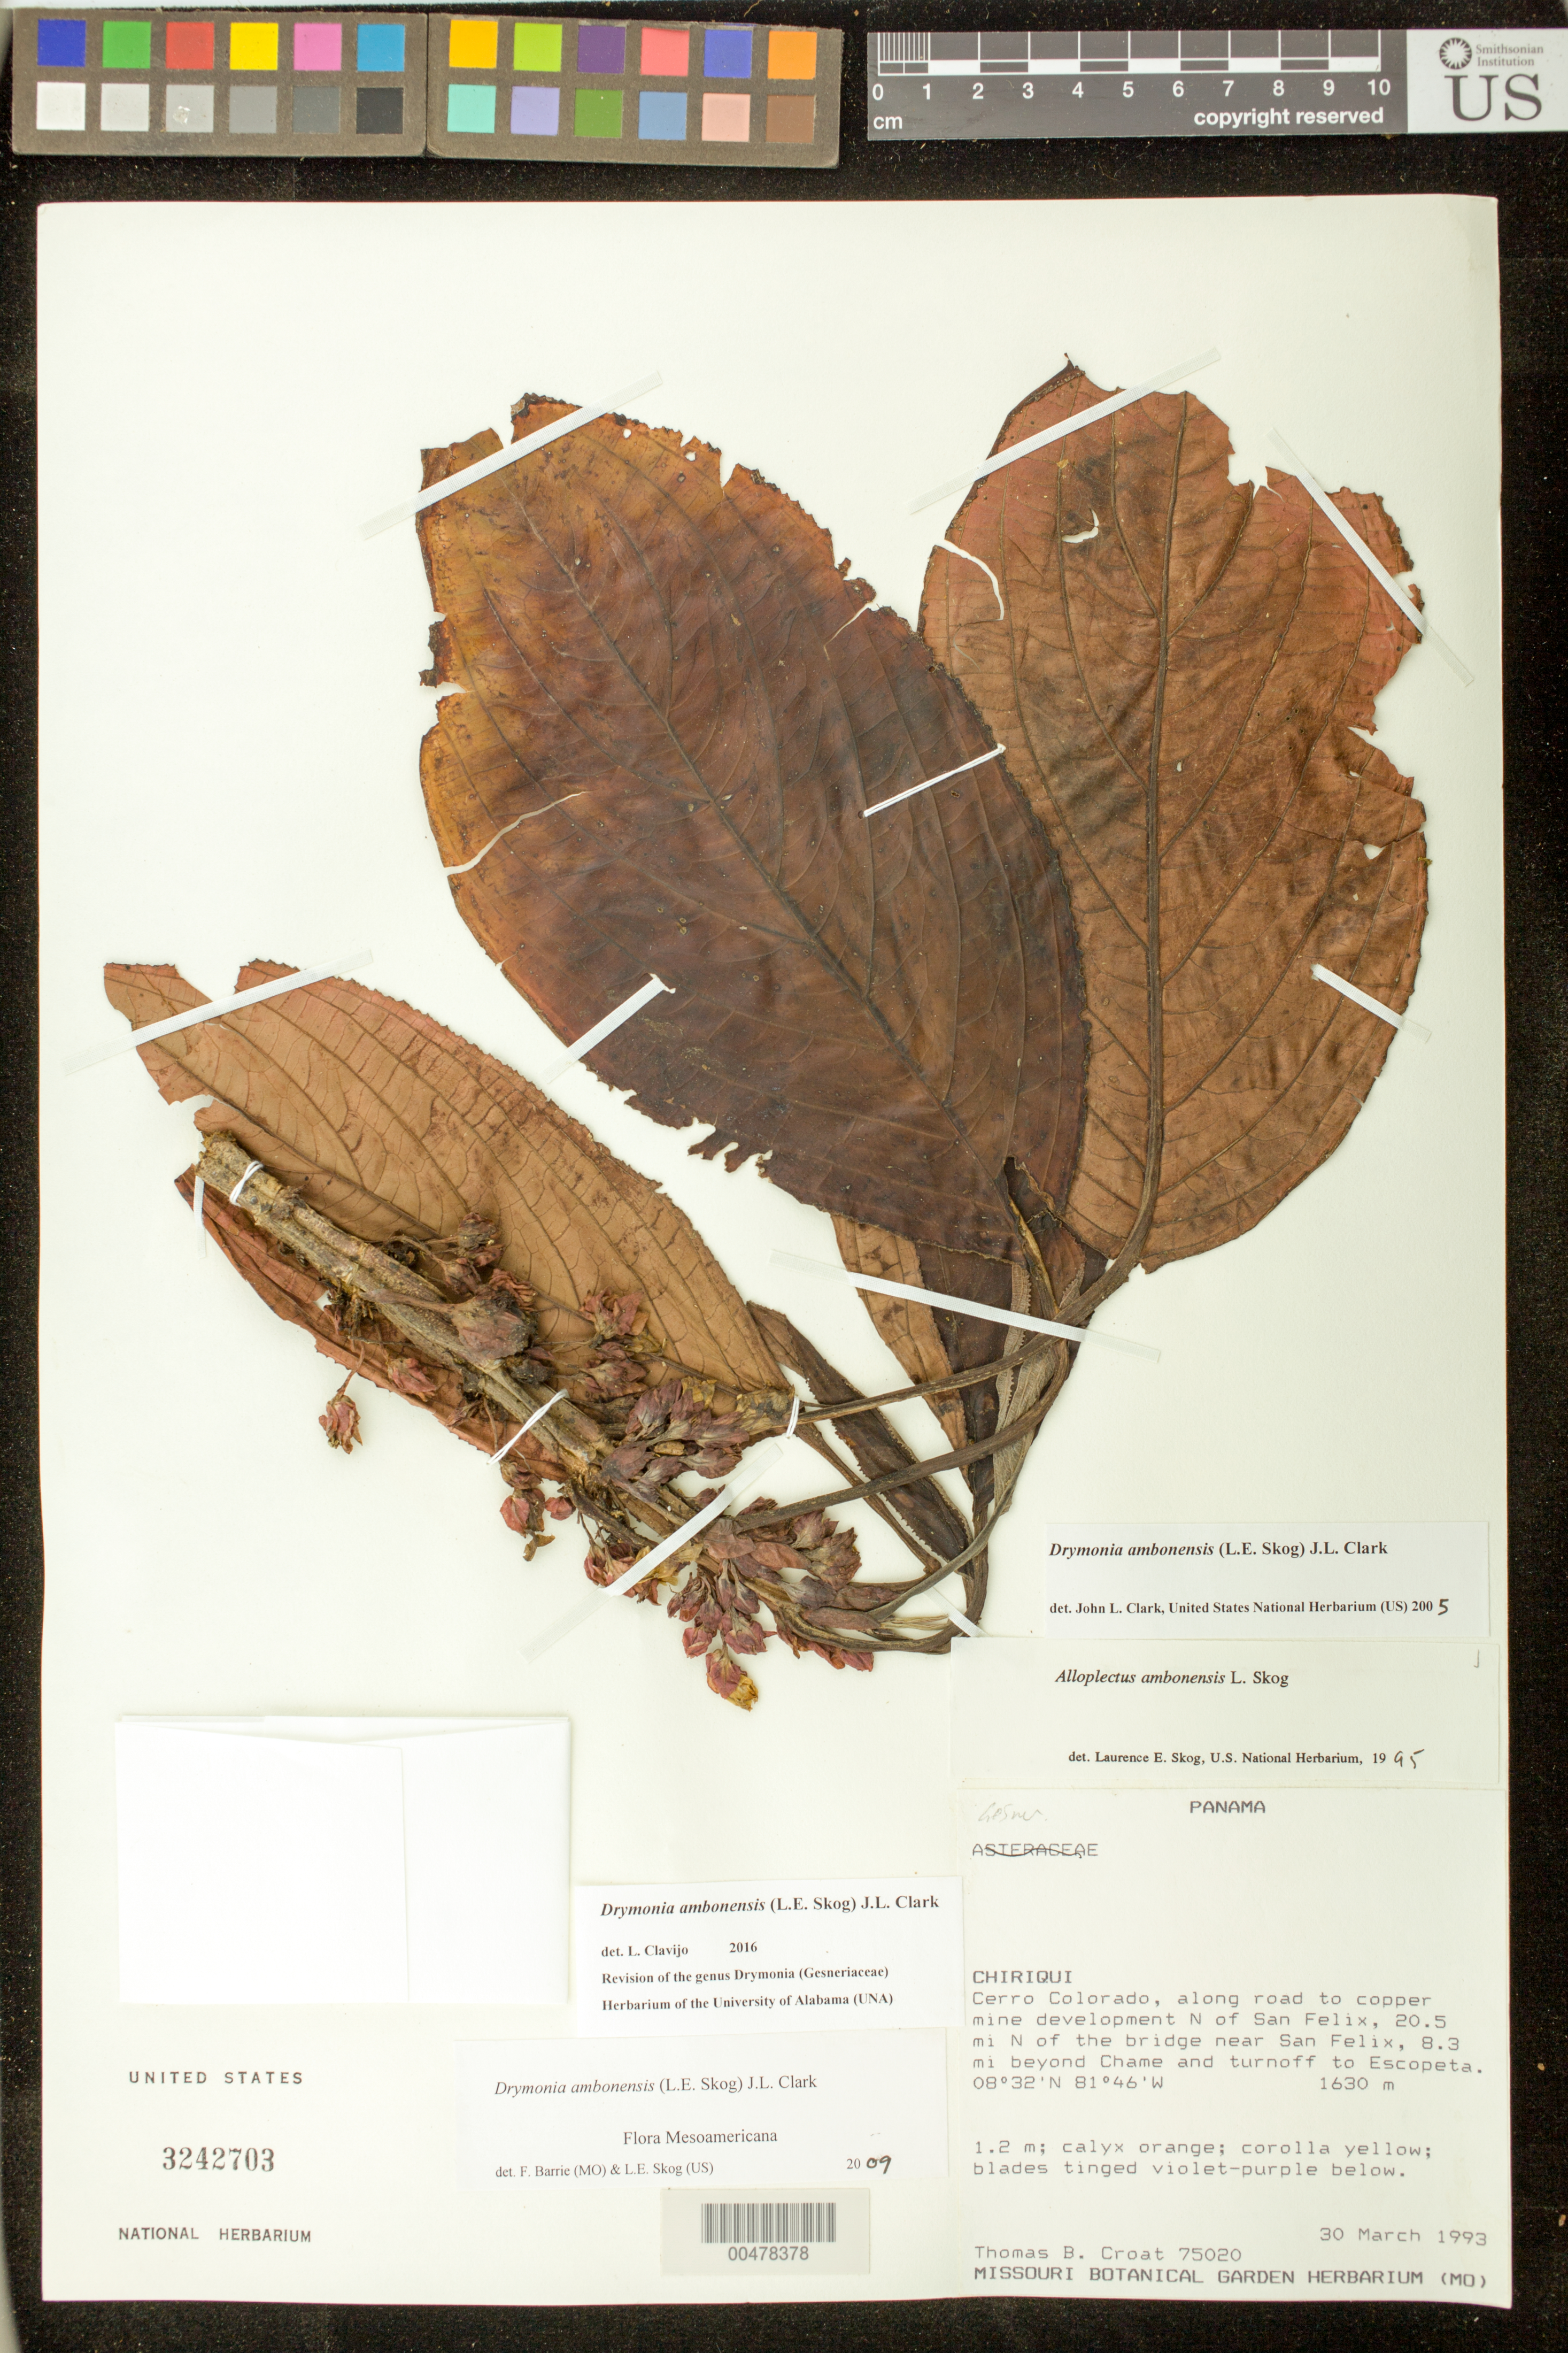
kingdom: Plantae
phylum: Tracheophyta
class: Magnoliopsida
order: Lamiales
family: Gesneriaceae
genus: Drymonia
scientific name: Drymonia ambonensis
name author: (L.E. Skog) J.L. Clark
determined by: Clark, J. L., (SEL), The Marie Selby Botanical Garden (UNITED STATES)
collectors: T. B. Croat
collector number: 75020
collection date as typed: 30 Mar 1993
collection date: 1993-03-30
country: Panama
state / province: Chiriquí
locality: Cerro Colorado, along road to copper mine development N of San Felix, 20.5 mi N of the bridge near San Felix, 8.3 mi beyond Chame and turnoff to Escopeta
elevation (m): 1630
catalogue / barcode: US 3242703